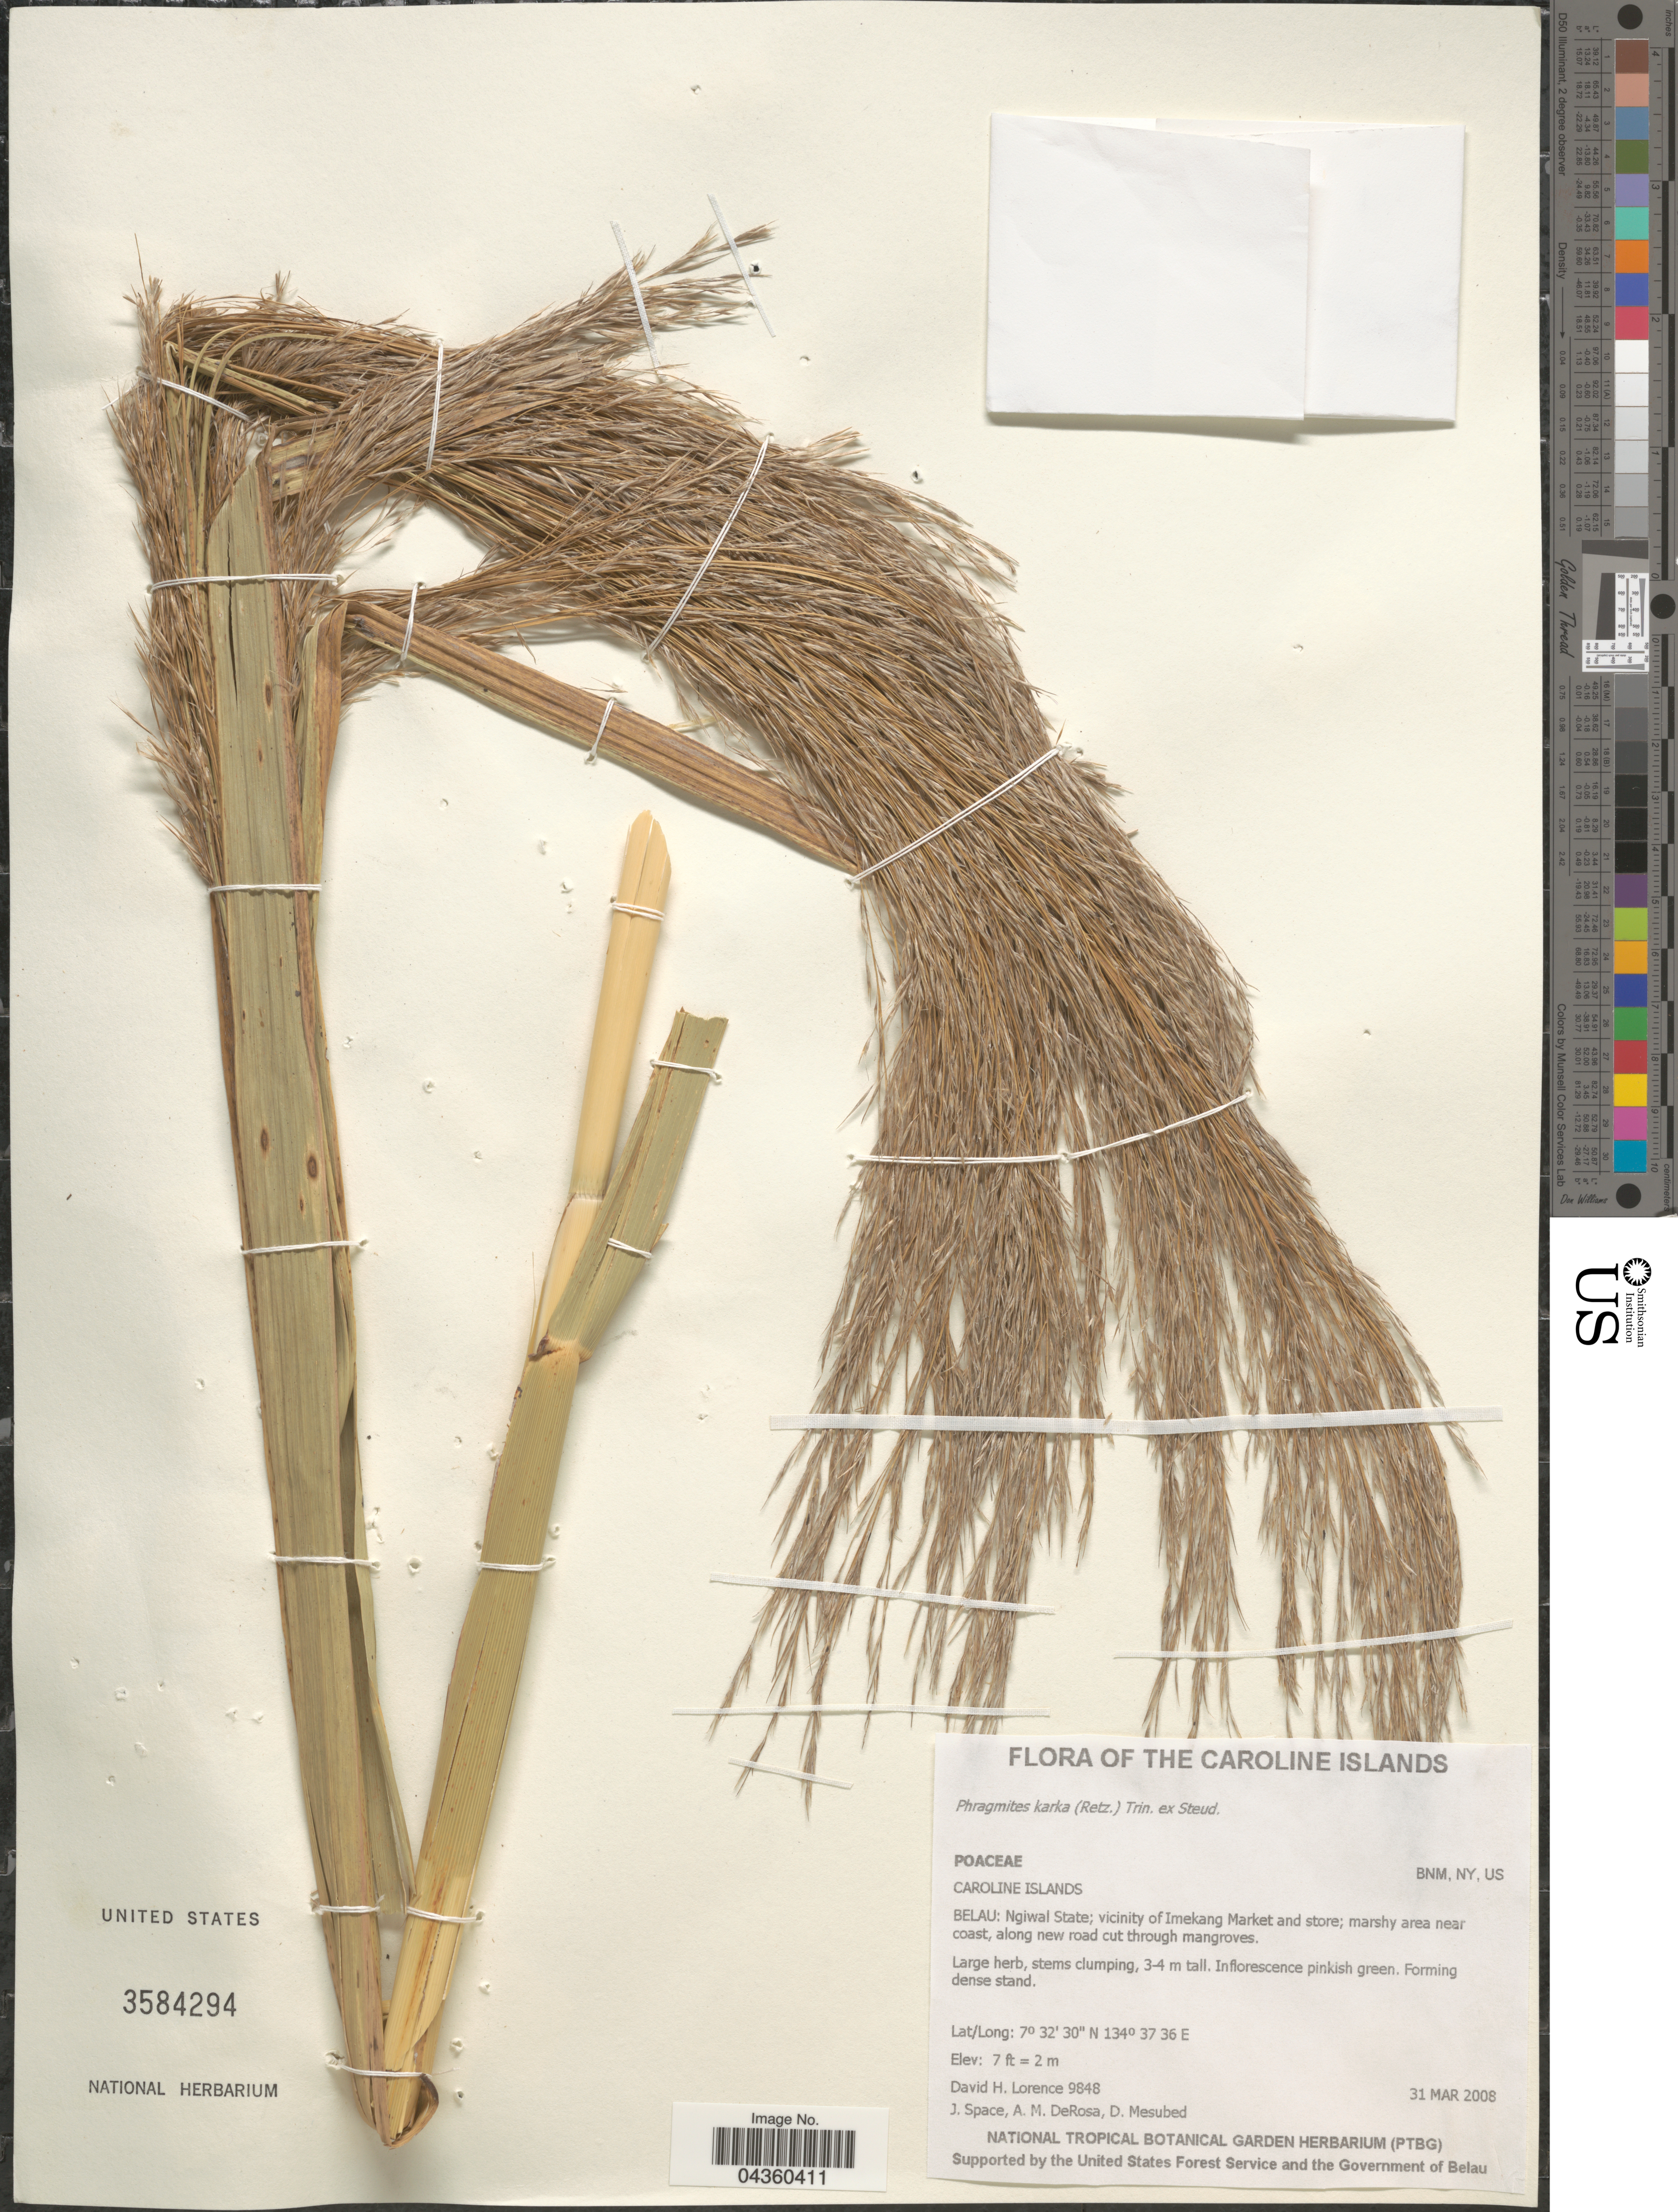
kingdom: Plantae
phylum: Tracheophyta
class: Liliopsida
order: Poales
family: Poaceae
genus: Phragmites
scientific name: Phragmites karka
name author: (Retz.) Trin. ex Steud.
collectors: D. Lorence, J. Space, A. DeRosa & D. Mesubed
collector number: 9848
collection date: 2008-03-31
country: Palau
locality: The Caroline Islands. Ngiwal State; vicinity of Imekang Market and store; marshy area near coast, along new road cut through mangroves.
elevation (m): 2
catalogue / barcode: US 3584294